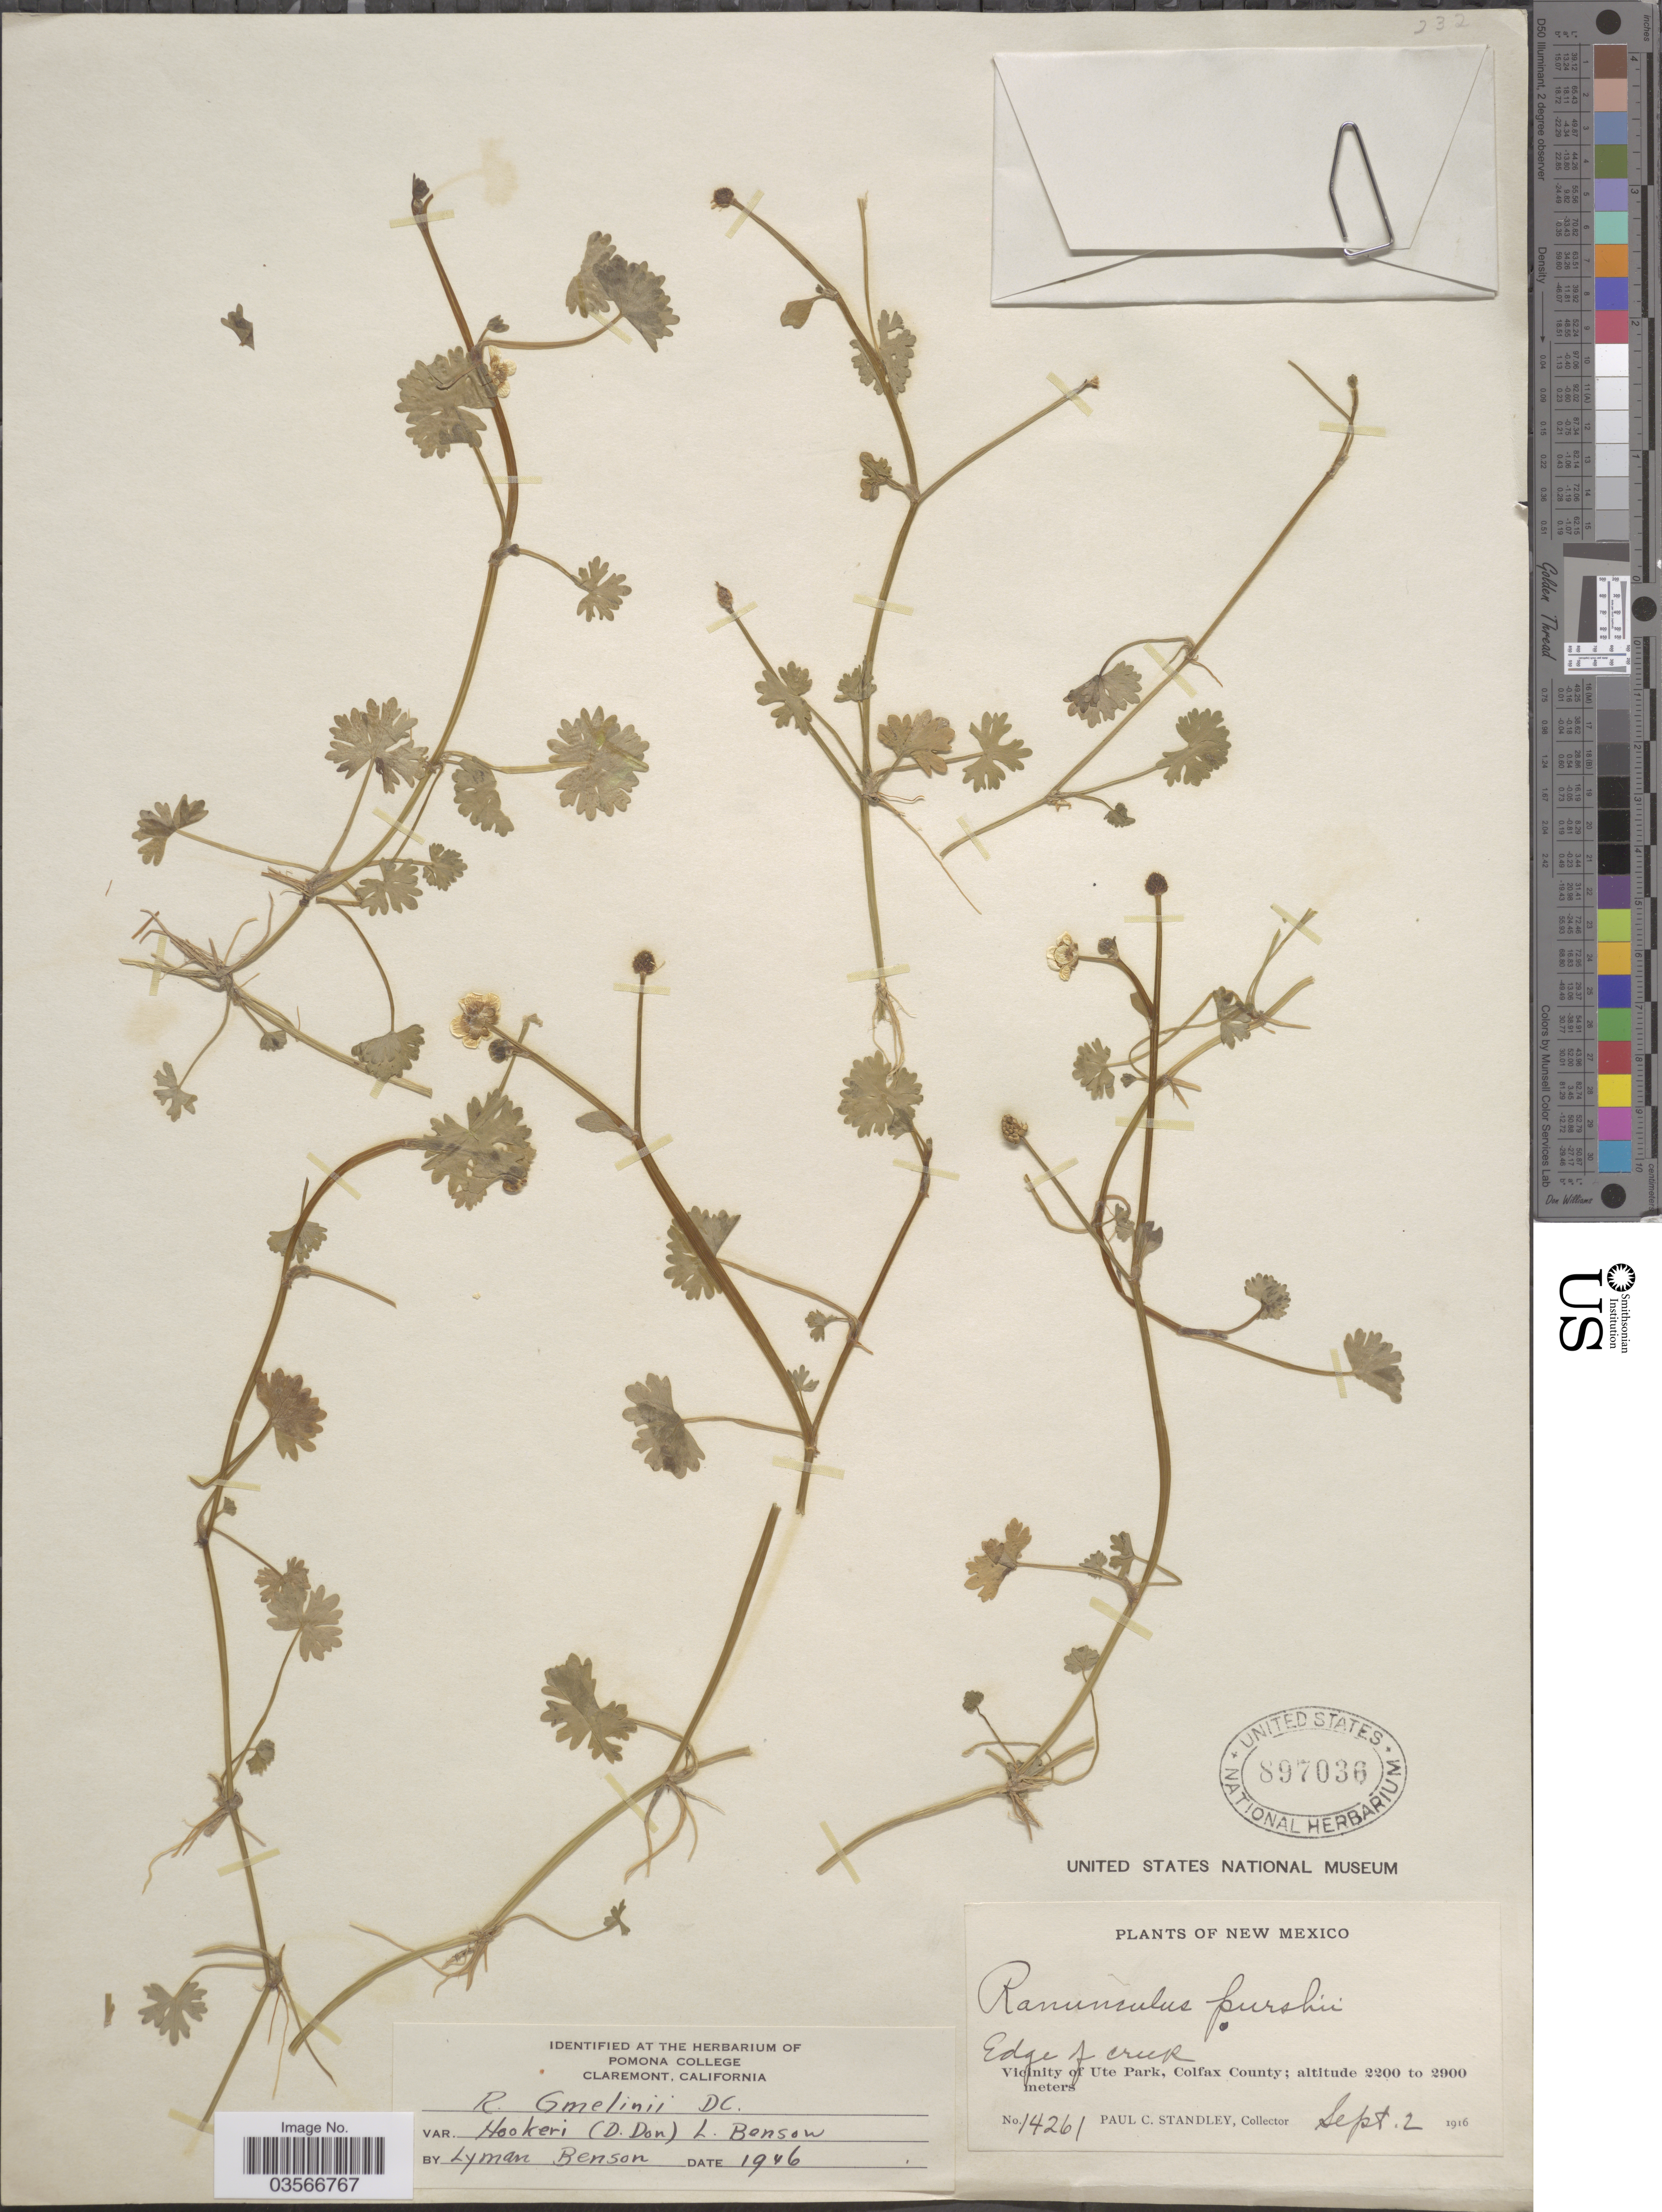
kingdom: Plantae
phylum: Tracheophyta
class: Magnoliopsida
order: Ranunculales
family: Ranunculaceae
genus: Ranunculus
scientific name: Ranunculus gmelinii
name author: DC.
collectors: P. C. Standley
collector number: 14261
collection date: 1916-09-02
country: United States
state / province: New Mexico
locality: Edge of creek. Vicinity of Ute Park, Colfax County.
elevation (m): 2200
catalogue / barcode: US 897036